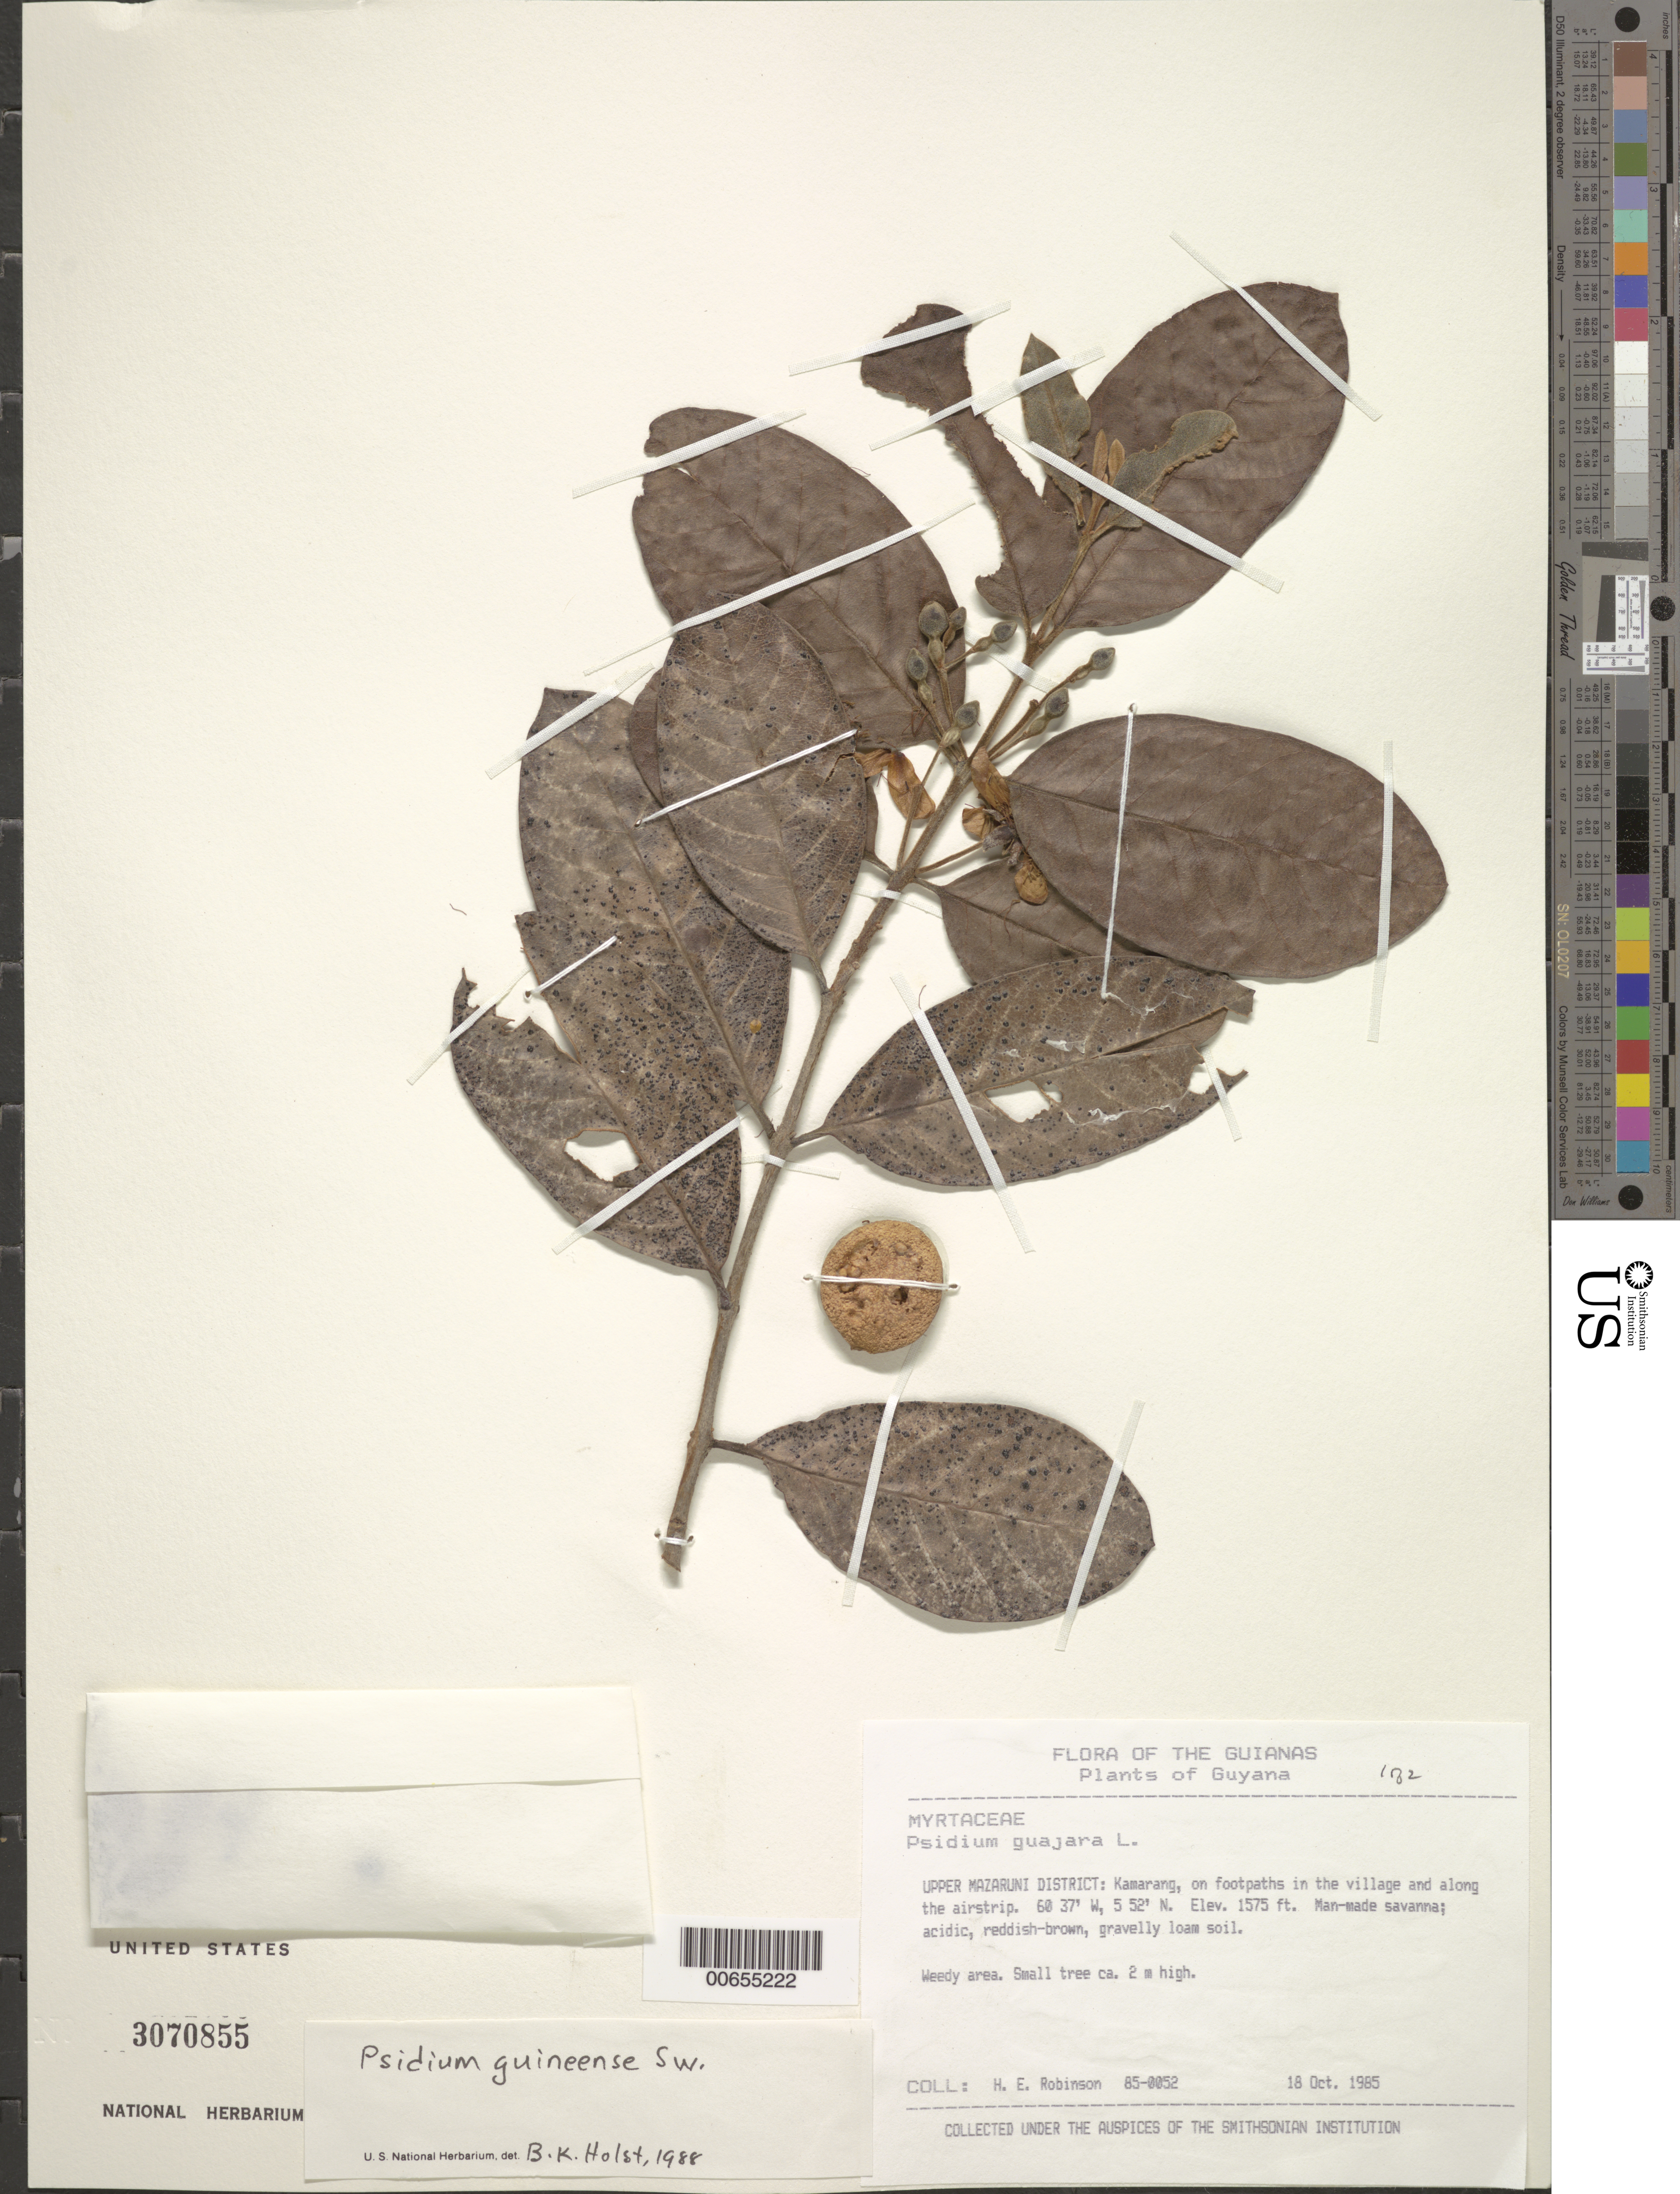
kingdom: Plantae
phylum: Tracheophyta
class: Magnoliopsida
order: Myrtales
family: Myrtaceae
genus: Psidium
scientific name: Psidium guajava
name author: L.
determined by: Robinson, Harold E., (US)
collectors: H. Robinson & D. B. Lellinger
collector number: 850052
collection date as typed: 18 October 1985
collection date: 1985-10-18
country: Guyana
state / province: Cuyuni-Mazaruni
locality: Along footpaths in village of Kamarang and along airstrip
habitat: Man-made savanna; acid, red-brown, gravelly loam soil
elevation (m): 480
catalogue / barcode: US 3070855